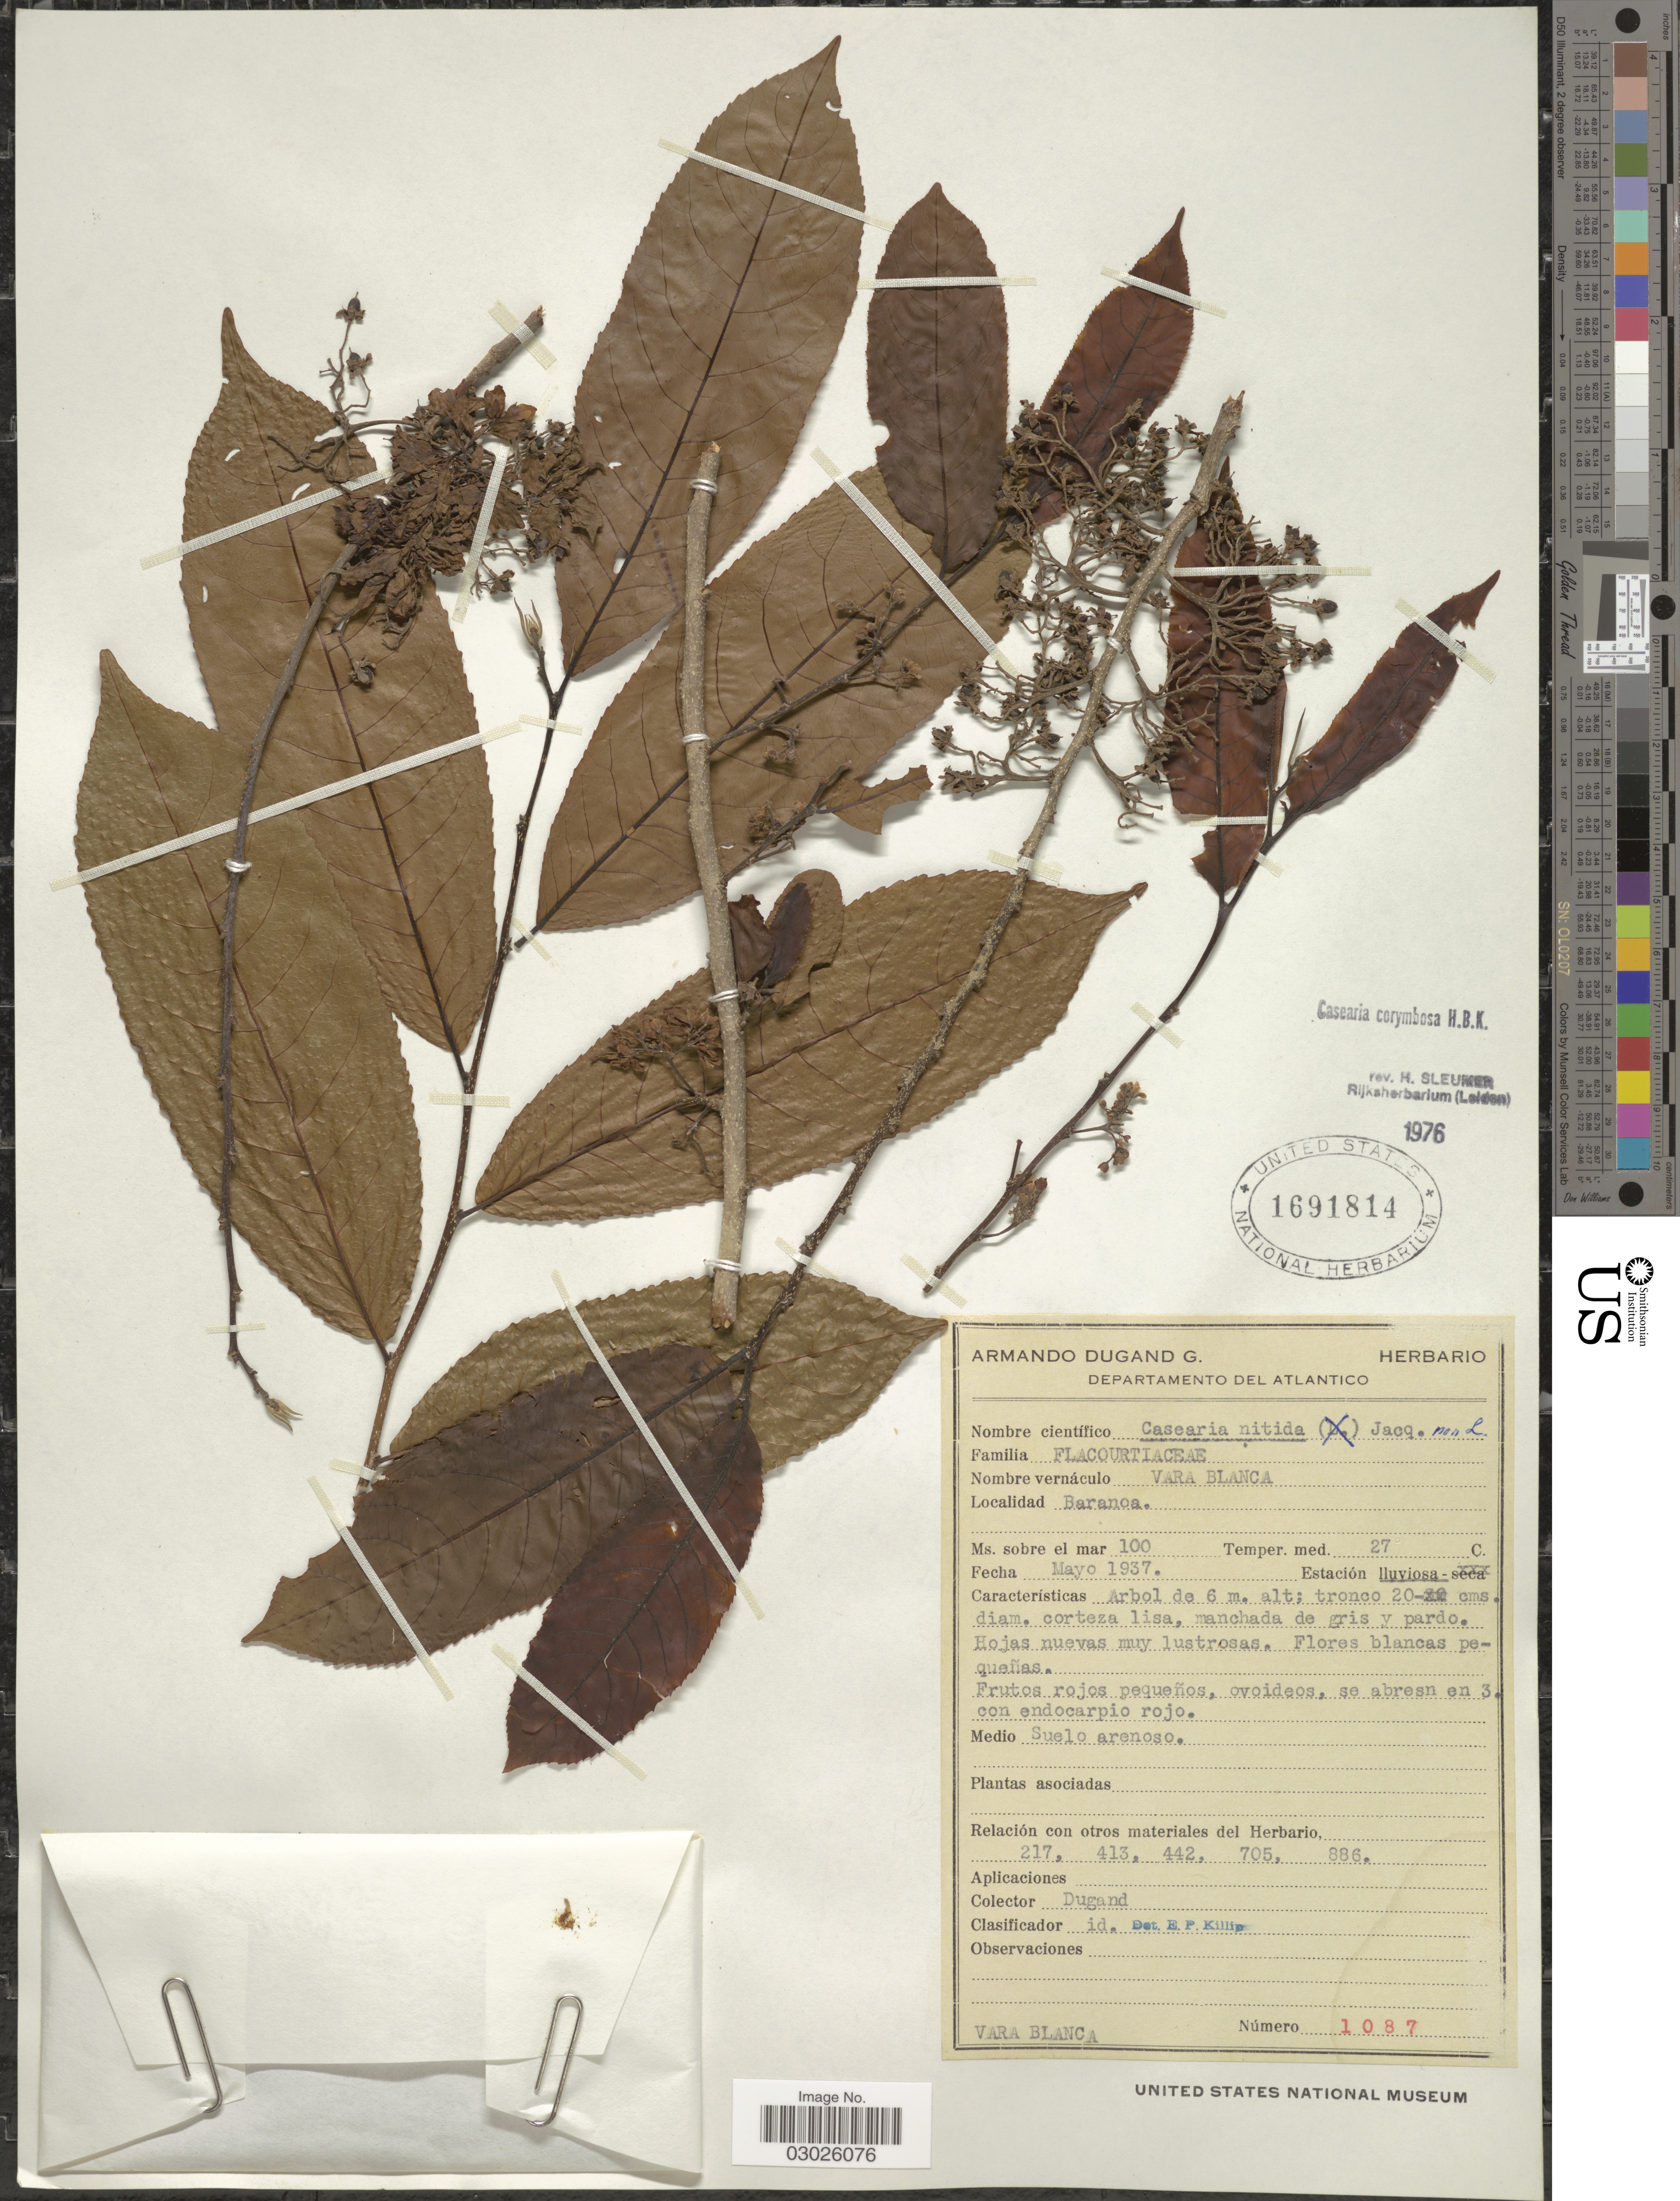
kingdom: Plantae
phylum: Tracheophyta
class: Magnoliopsida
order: Malpighiales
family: Salicaceae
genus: Casearia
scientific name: Casearia corymbosa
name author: Kunth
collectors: Dugand, --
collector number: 1087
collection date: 1937-05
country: Colombia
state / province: Atlántico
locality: Departamento Del Atlantico, Baranoa.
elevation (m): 100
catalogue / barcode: US 1691814